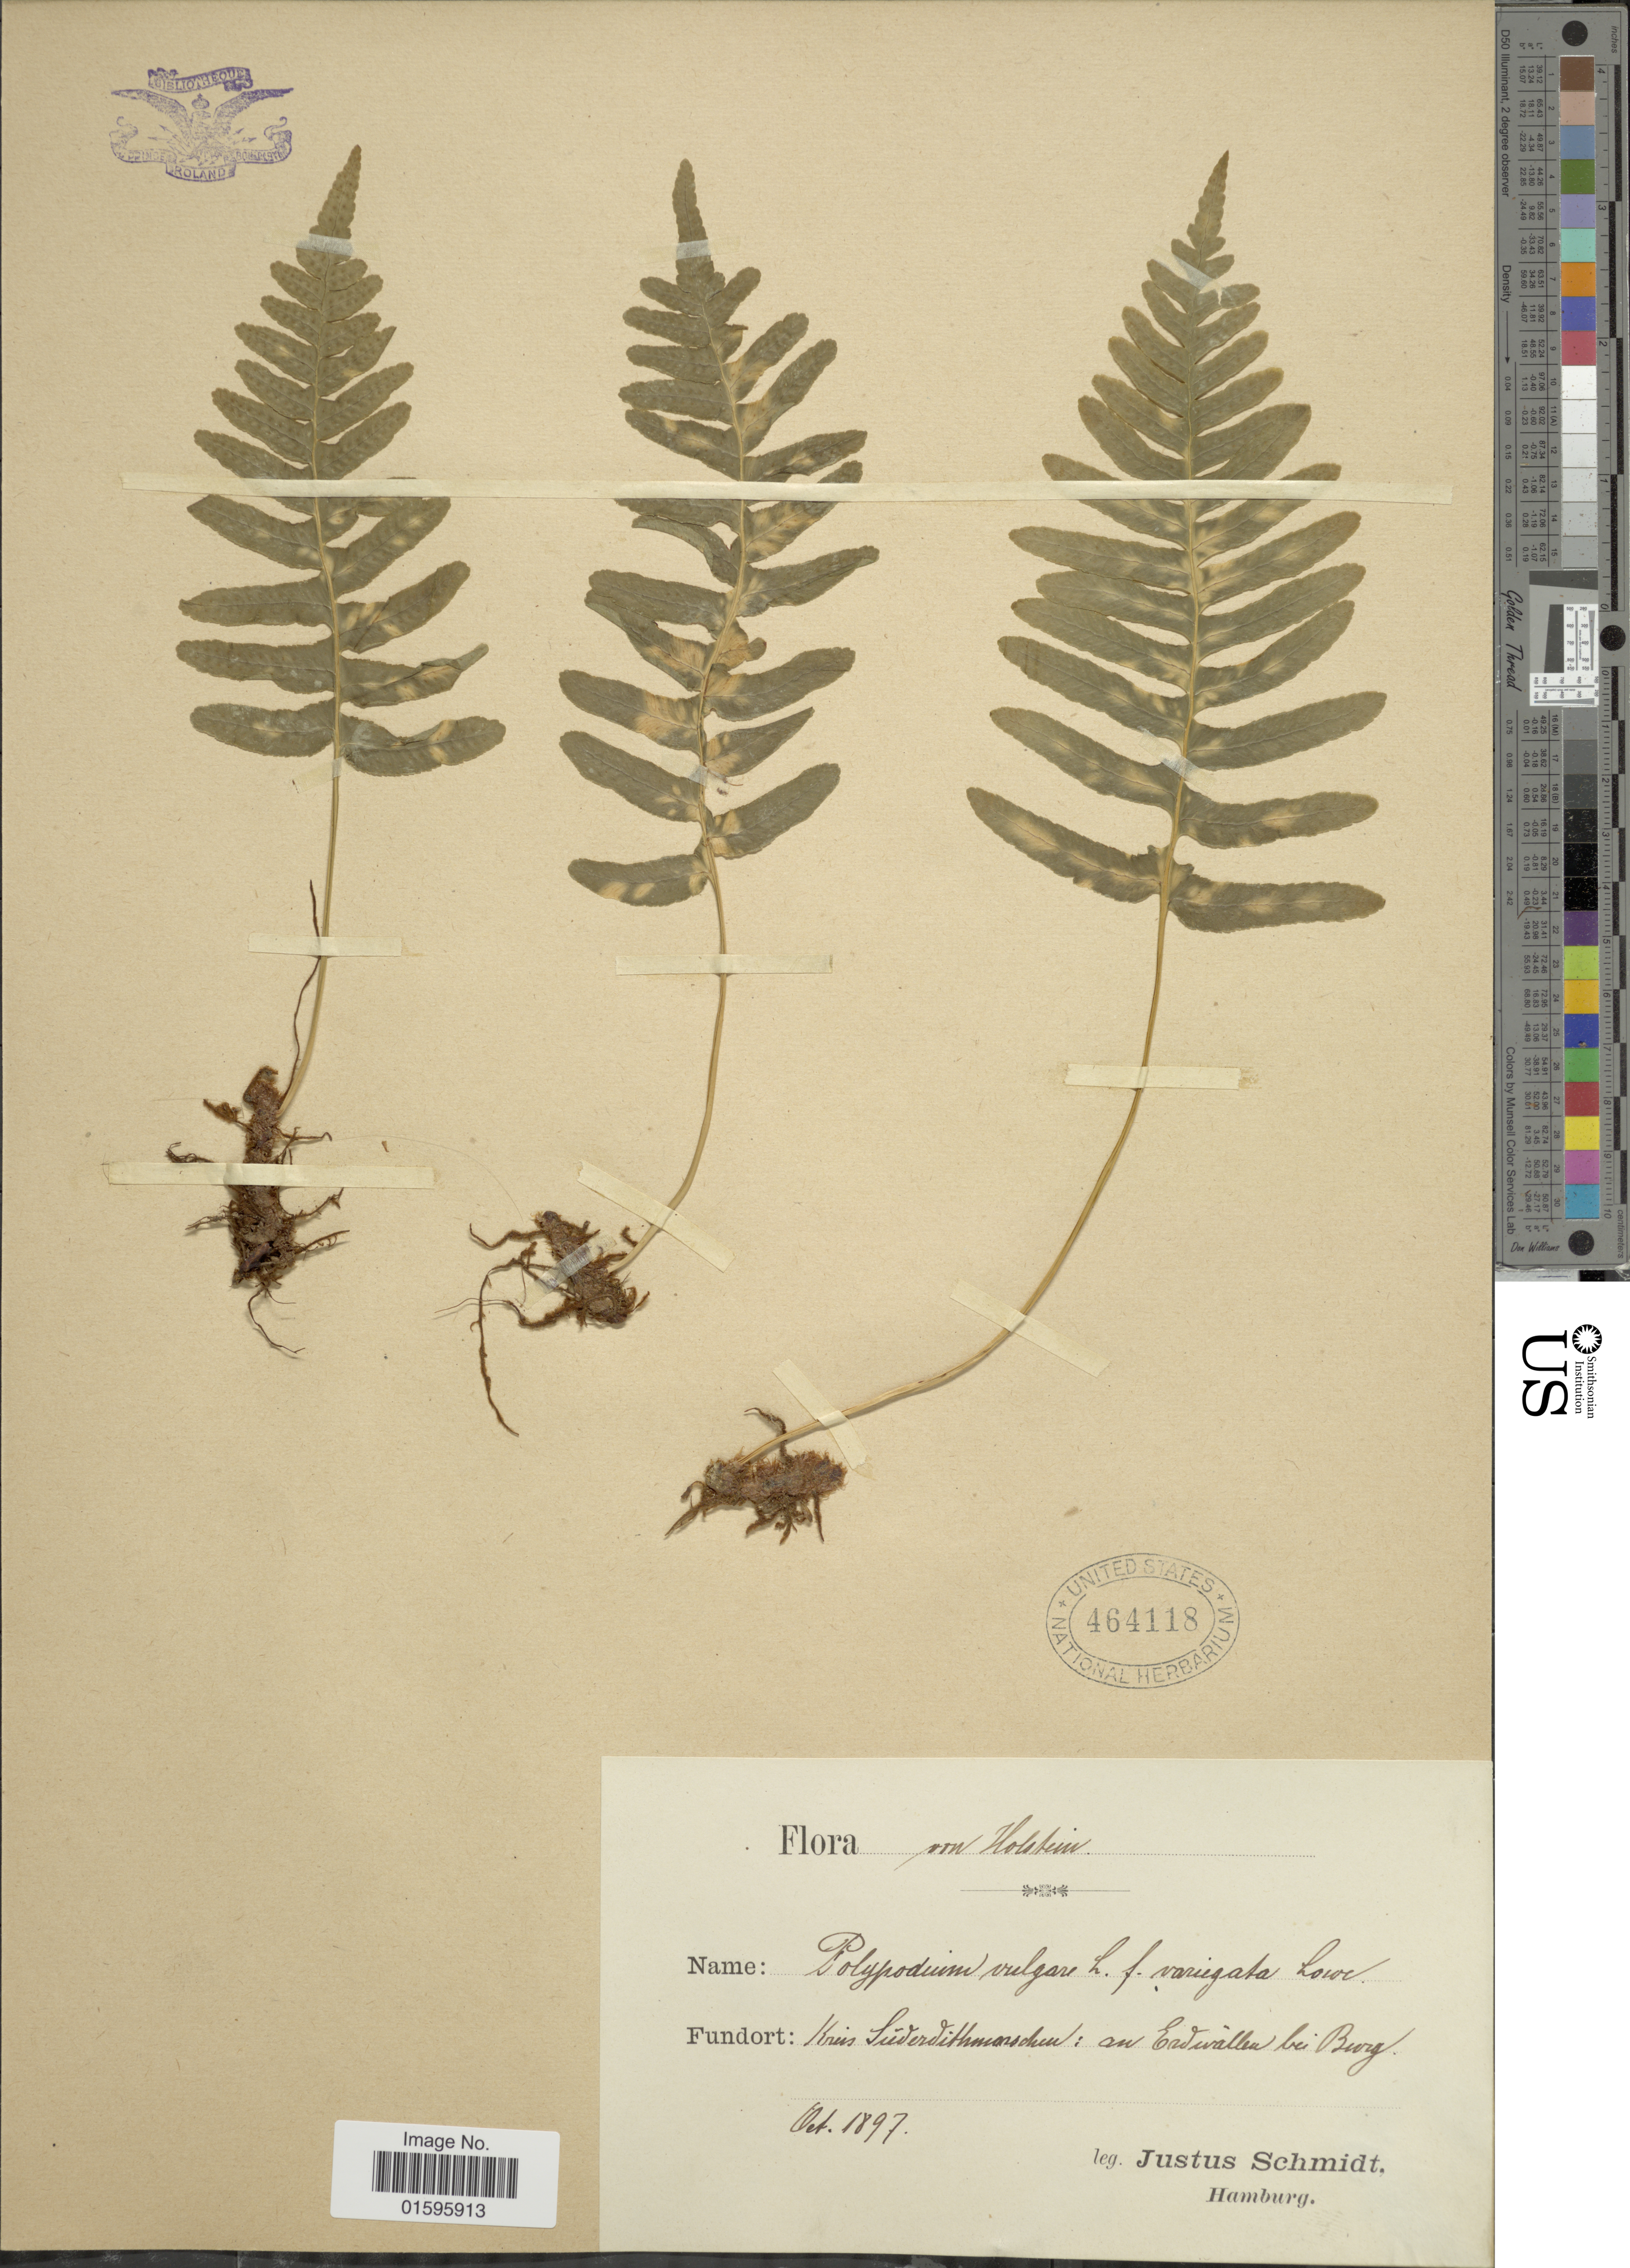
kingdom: Plantae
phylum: Tracheophyta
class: Polypodiopsida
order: Polypodiales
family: Polypodiaceae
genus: Polypodium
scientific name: Polypodium vulgare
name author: L.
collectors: J. Schmidt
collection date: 1897-10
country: Germany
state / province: Schleswig-Holstein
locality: Holstein, Krus Suderdithmonscheu: au Erdivalleu bei Burg [interpreted]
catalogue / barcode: US 464118